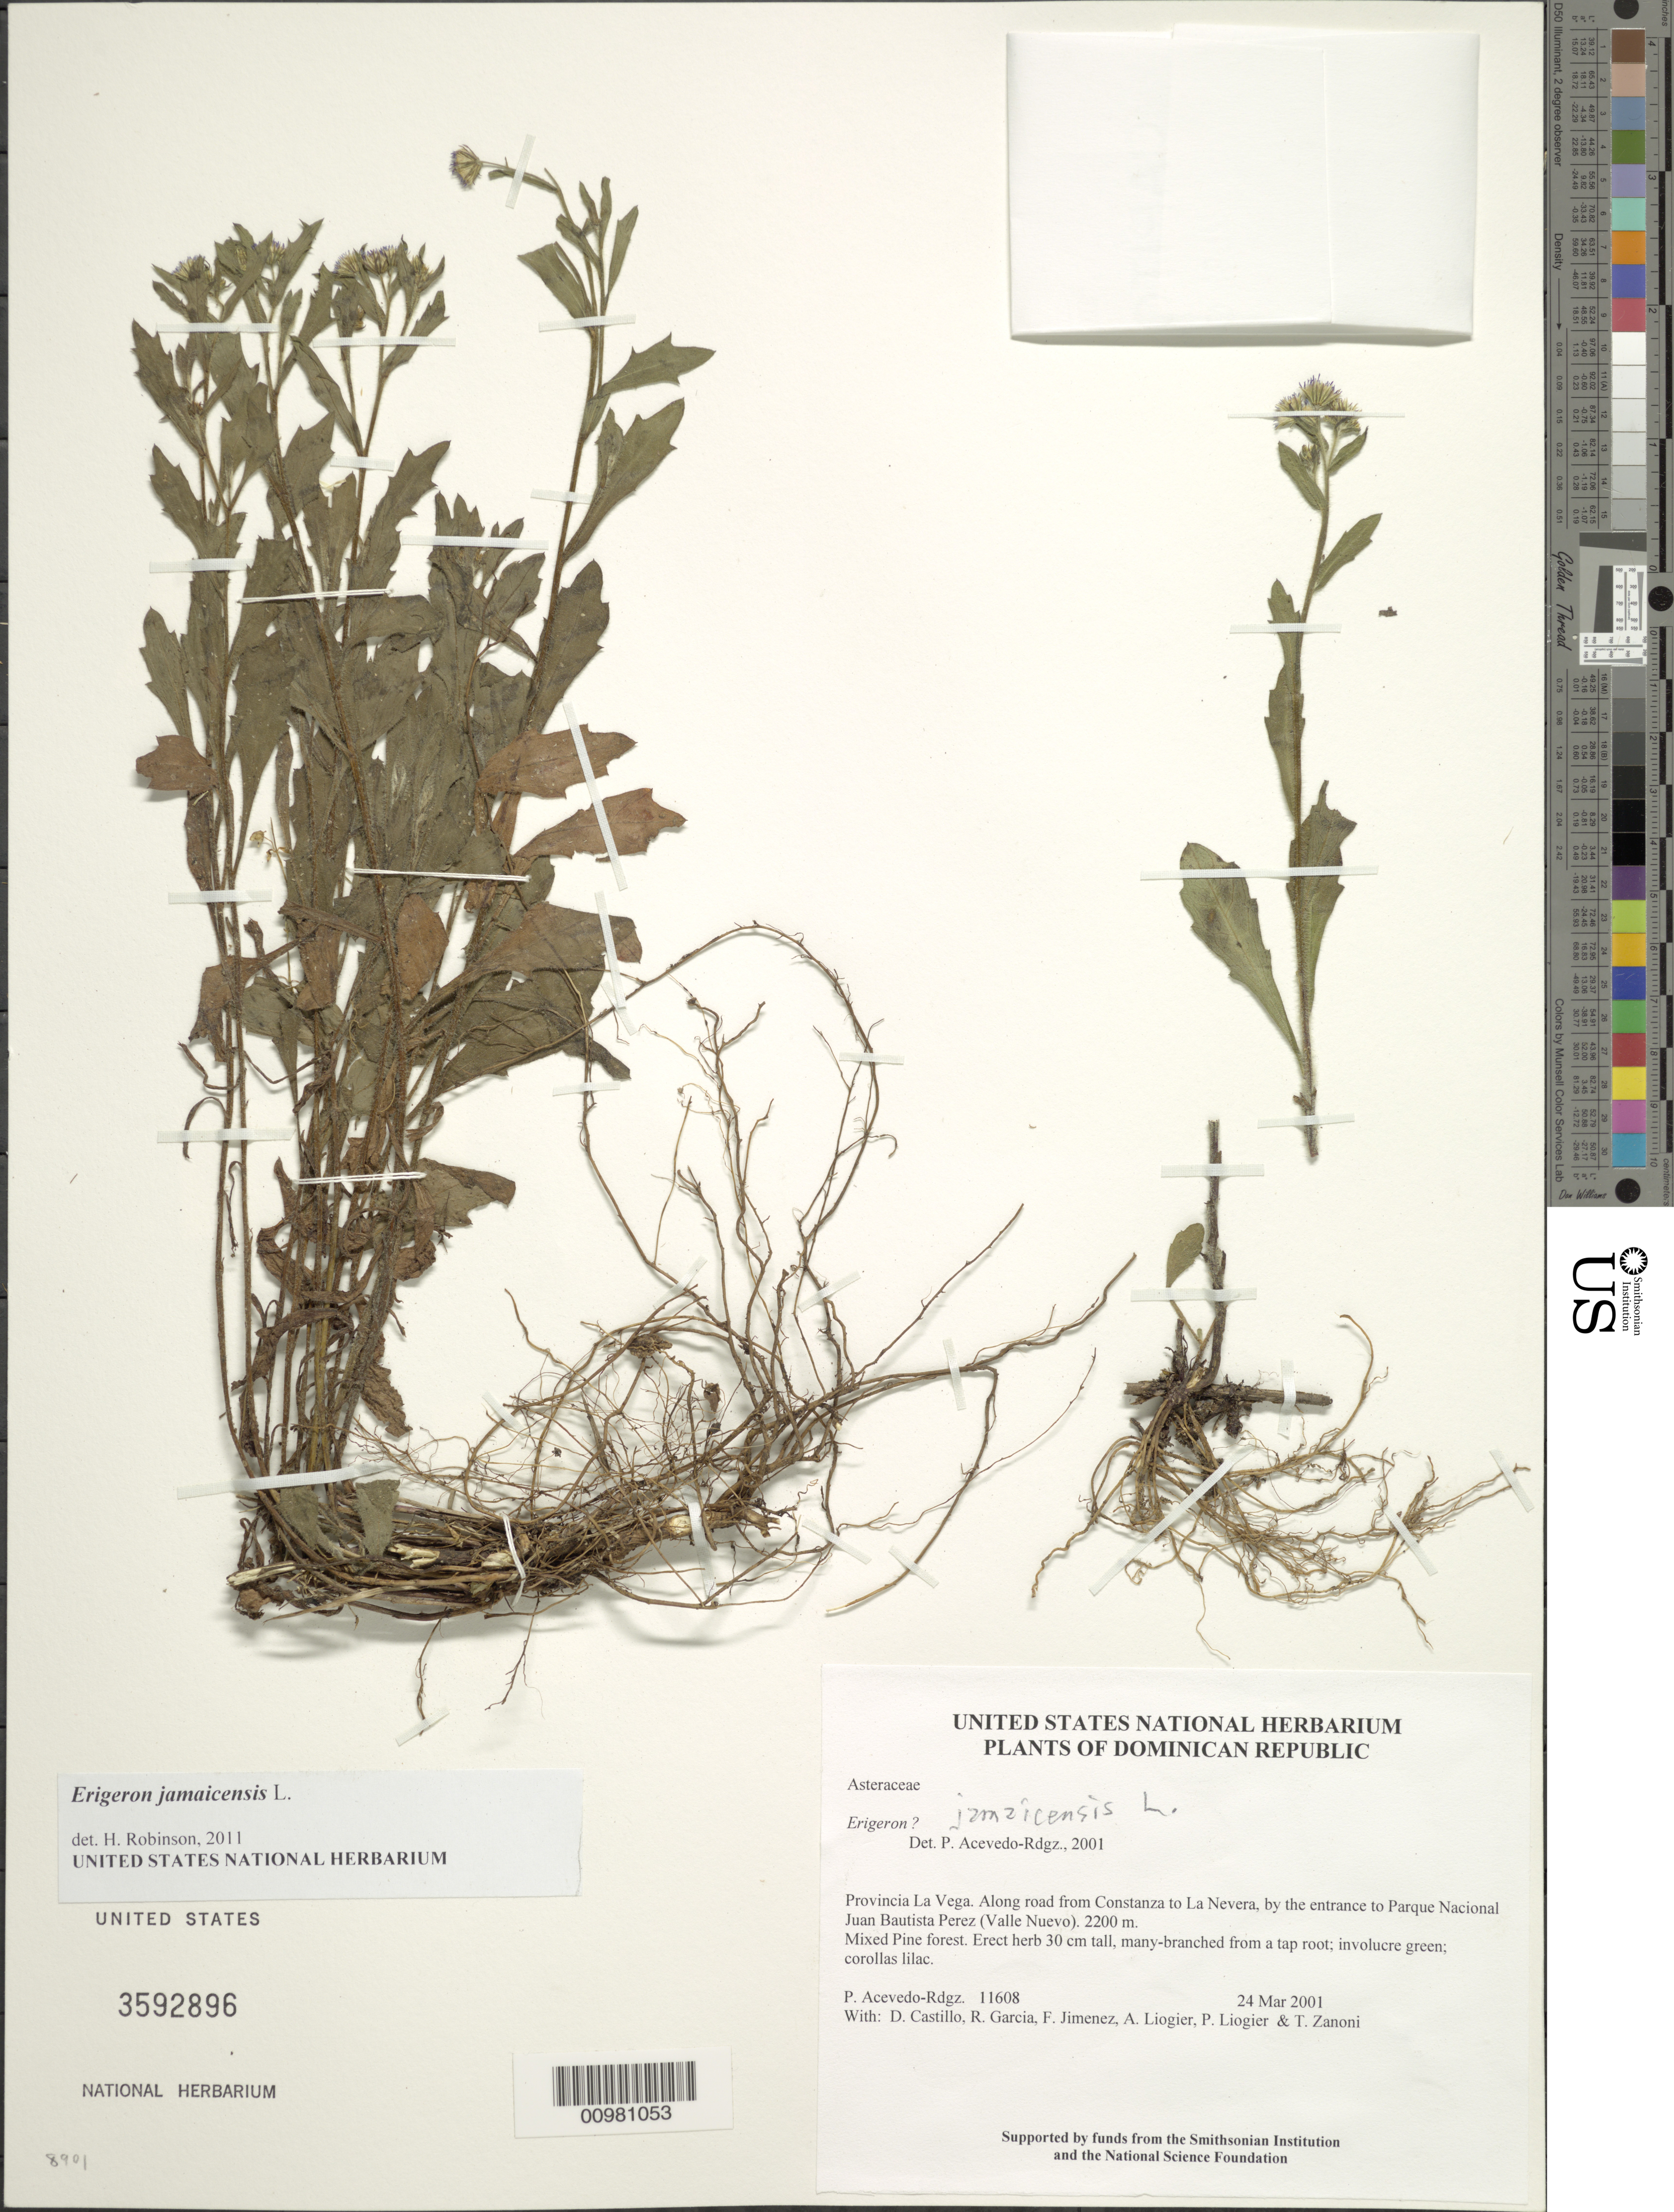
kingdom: Plantae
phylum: Tracheophyta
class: Magnoliopsida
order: Asterales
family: Asteraceae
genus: Erigeron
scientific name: Erigeron jamaicensis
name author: L.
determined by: Robinson, Harold E., (US)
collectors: P. Acevedo-Rodr., D. Castillo, R. G. García, F. Jimenez, A. H. Liogier, M. P. Liogier & T. A. Zanoni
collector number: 11608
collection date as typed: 24 Mar 2001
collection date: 2001-03-24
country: Dominican Republic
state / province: La Vega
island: Hispaniola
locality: Provincia La Vega. Along road from Constanza to La Nevera, by the entrance to Parque Nacional Juan Bautista Perez (Valle Nuevo).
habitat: Mixed Pine forest.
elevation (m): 2200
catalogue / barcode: US 3592896